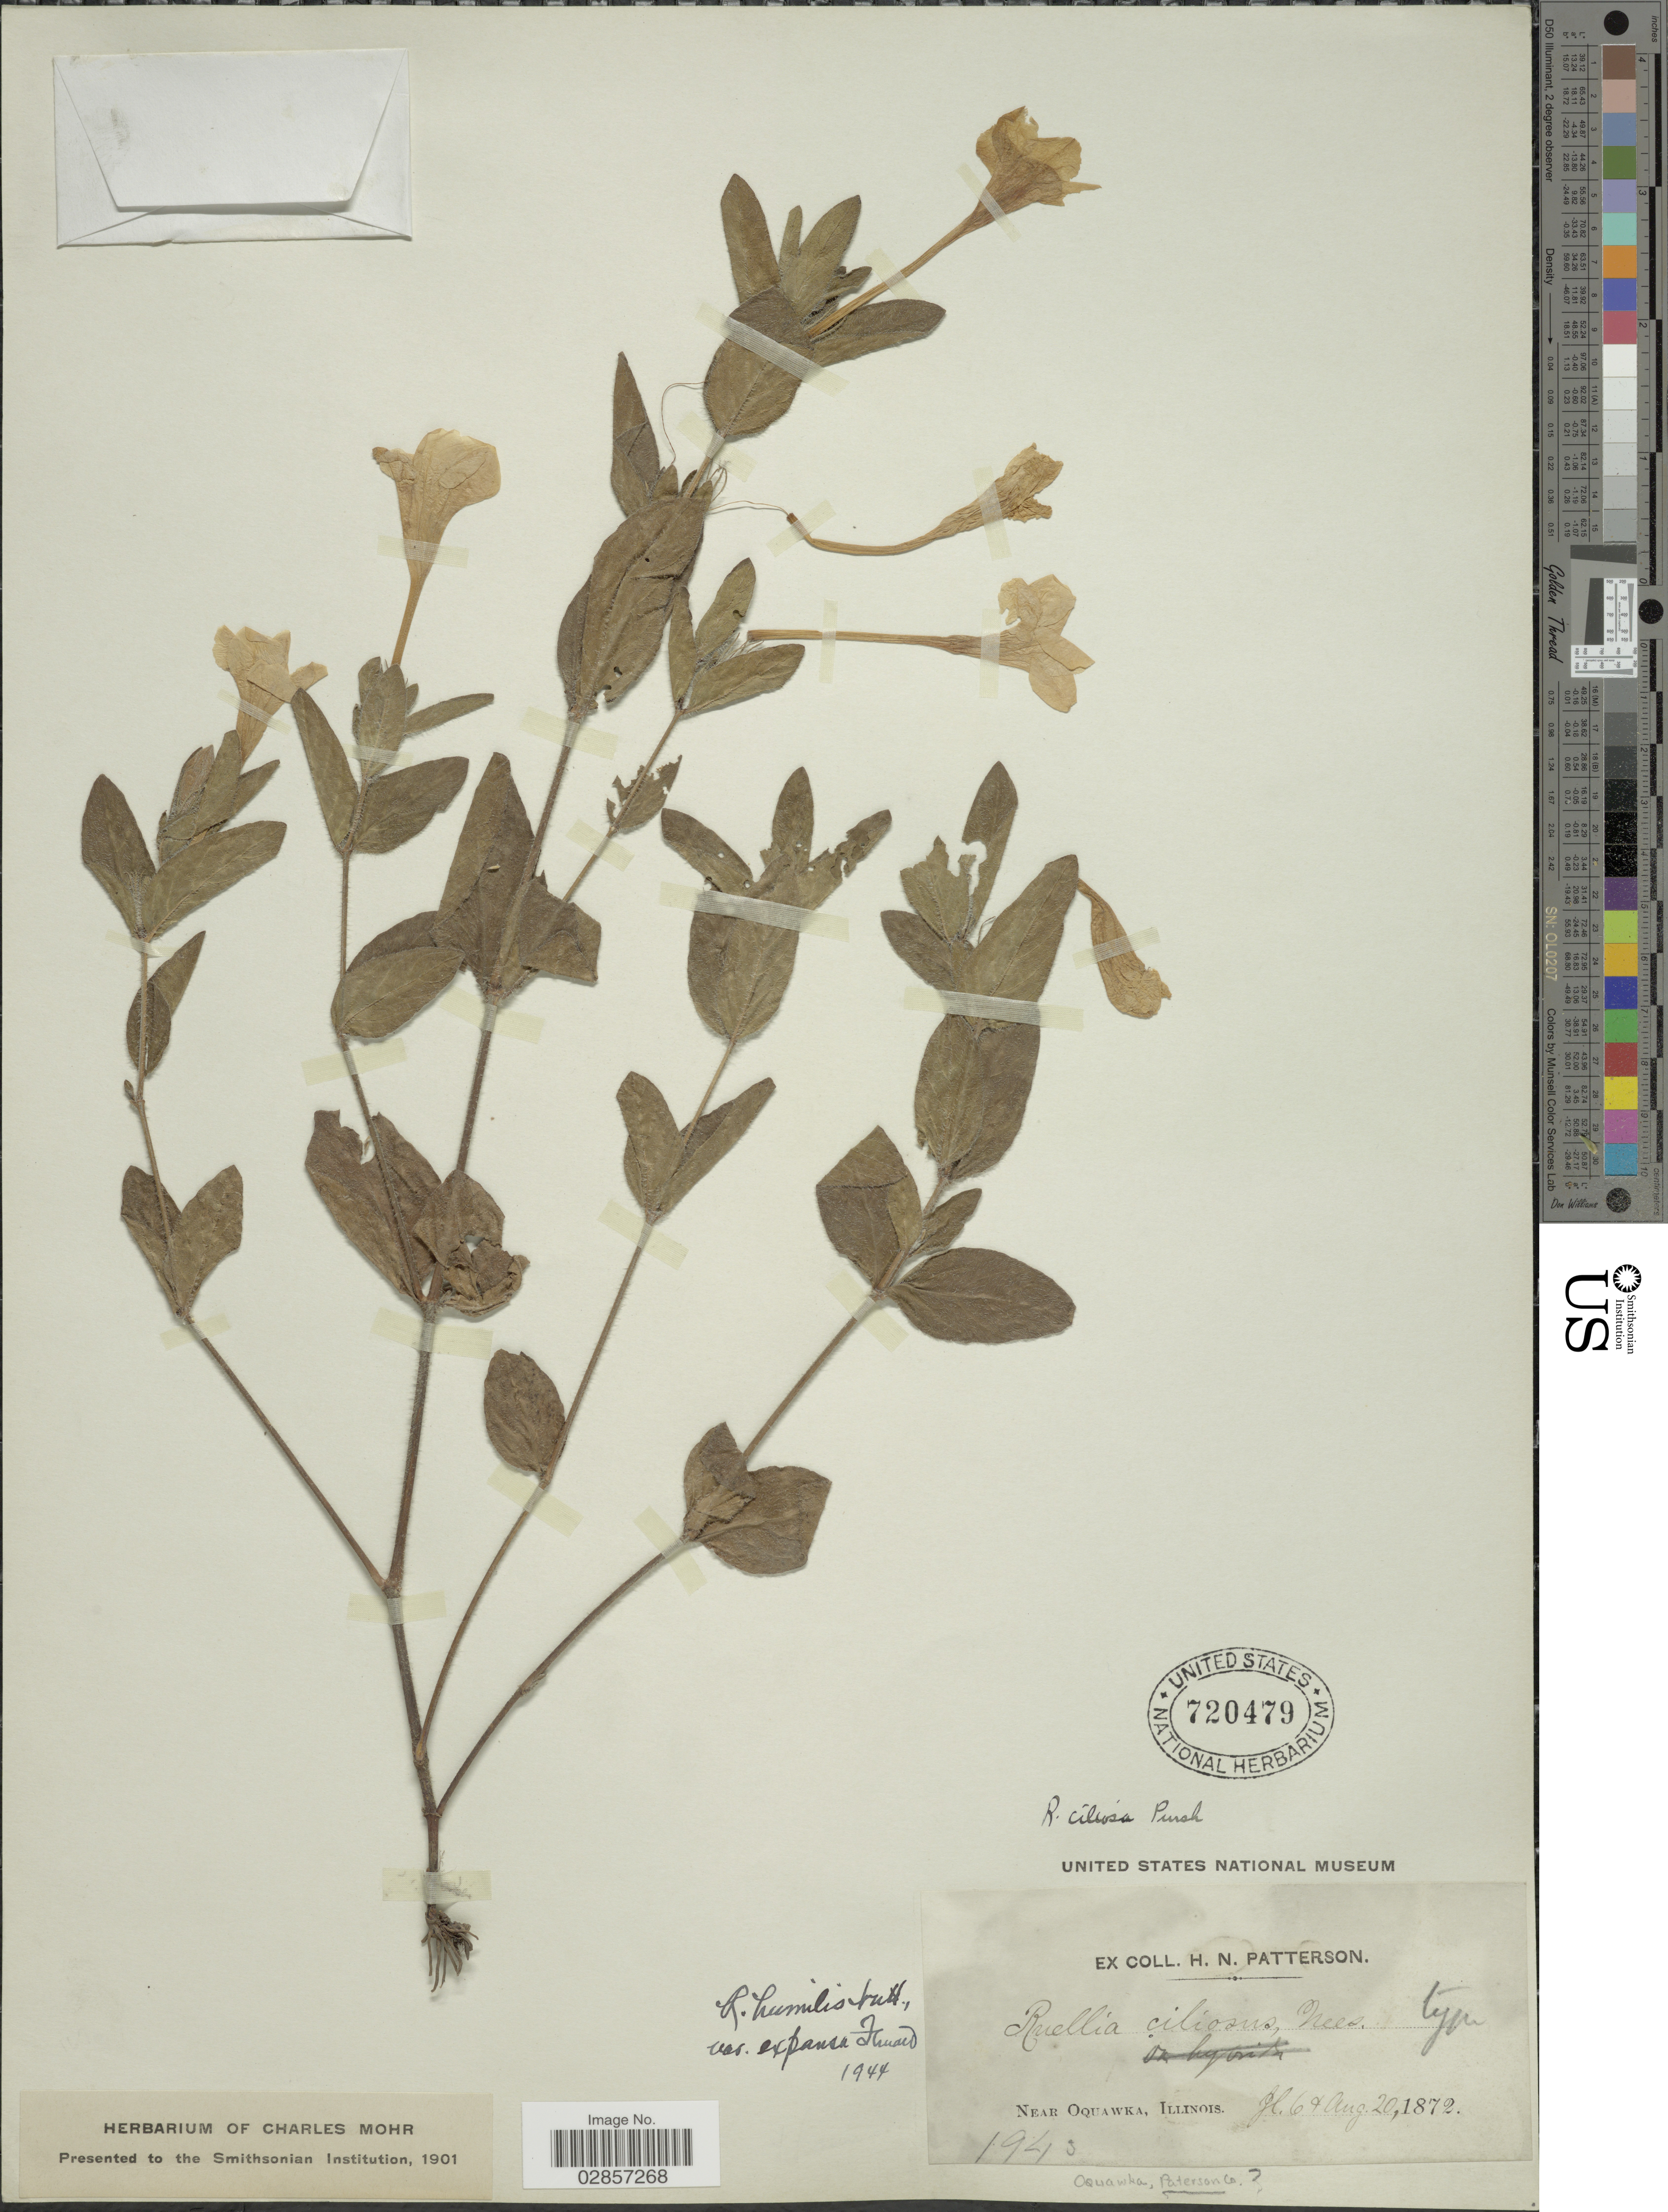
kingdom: Plantae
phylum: Tracheophyta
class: Magnoliopsida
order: Lamiales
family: Acanthaceae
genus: Ruellia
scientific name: Ruellia humilis var. expansa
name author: Fernald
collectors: H. N. Patterson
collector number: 1943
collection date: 1872-08-06/1872-08-20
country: United States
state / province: Illinois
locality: Near Oquawka, Illinois, Paterson Co.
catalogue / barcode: US 720479